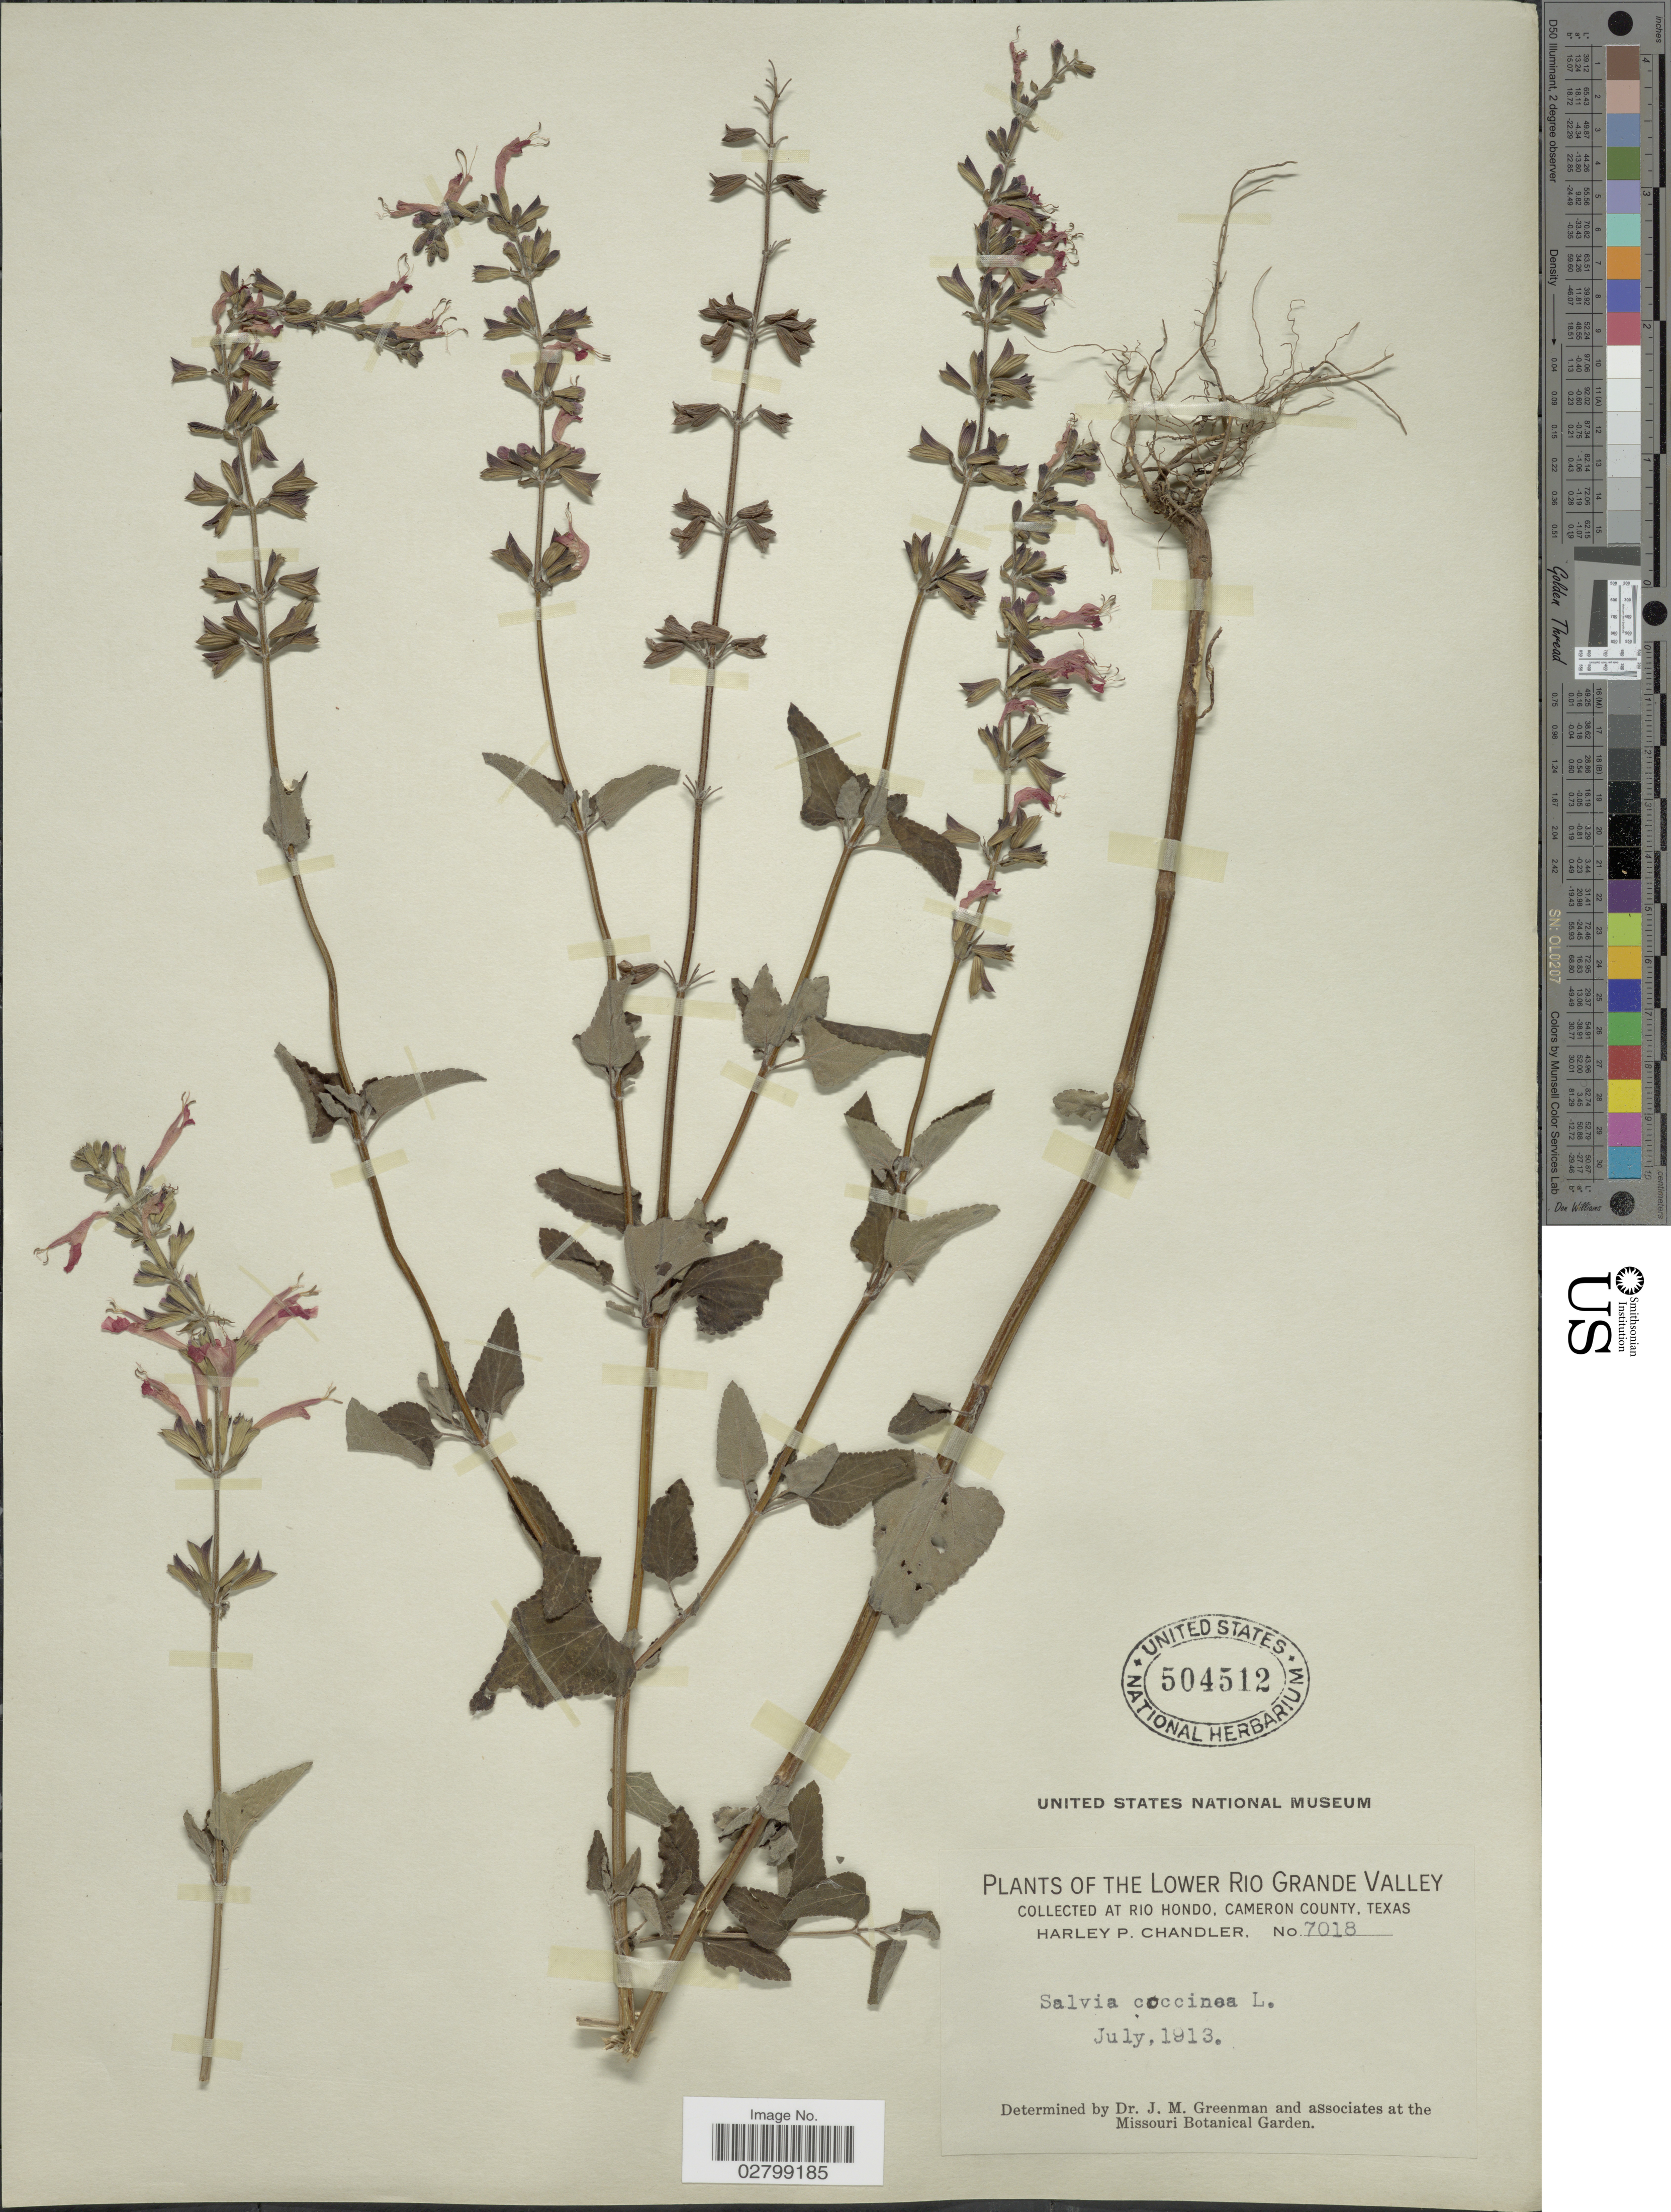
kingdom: Plantae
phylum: Tracheophyta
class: Magnoliopsida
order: Lamiales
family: Lamiaceae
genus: Salvia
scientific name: Salvia coccinea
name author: Etlinger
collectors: H. Chandler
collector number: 7018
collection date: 1913-07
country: United States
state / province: Texas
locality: Lower Rio Grande Valley, at Rio Hondo, Cameron County.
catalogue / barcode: US 504512